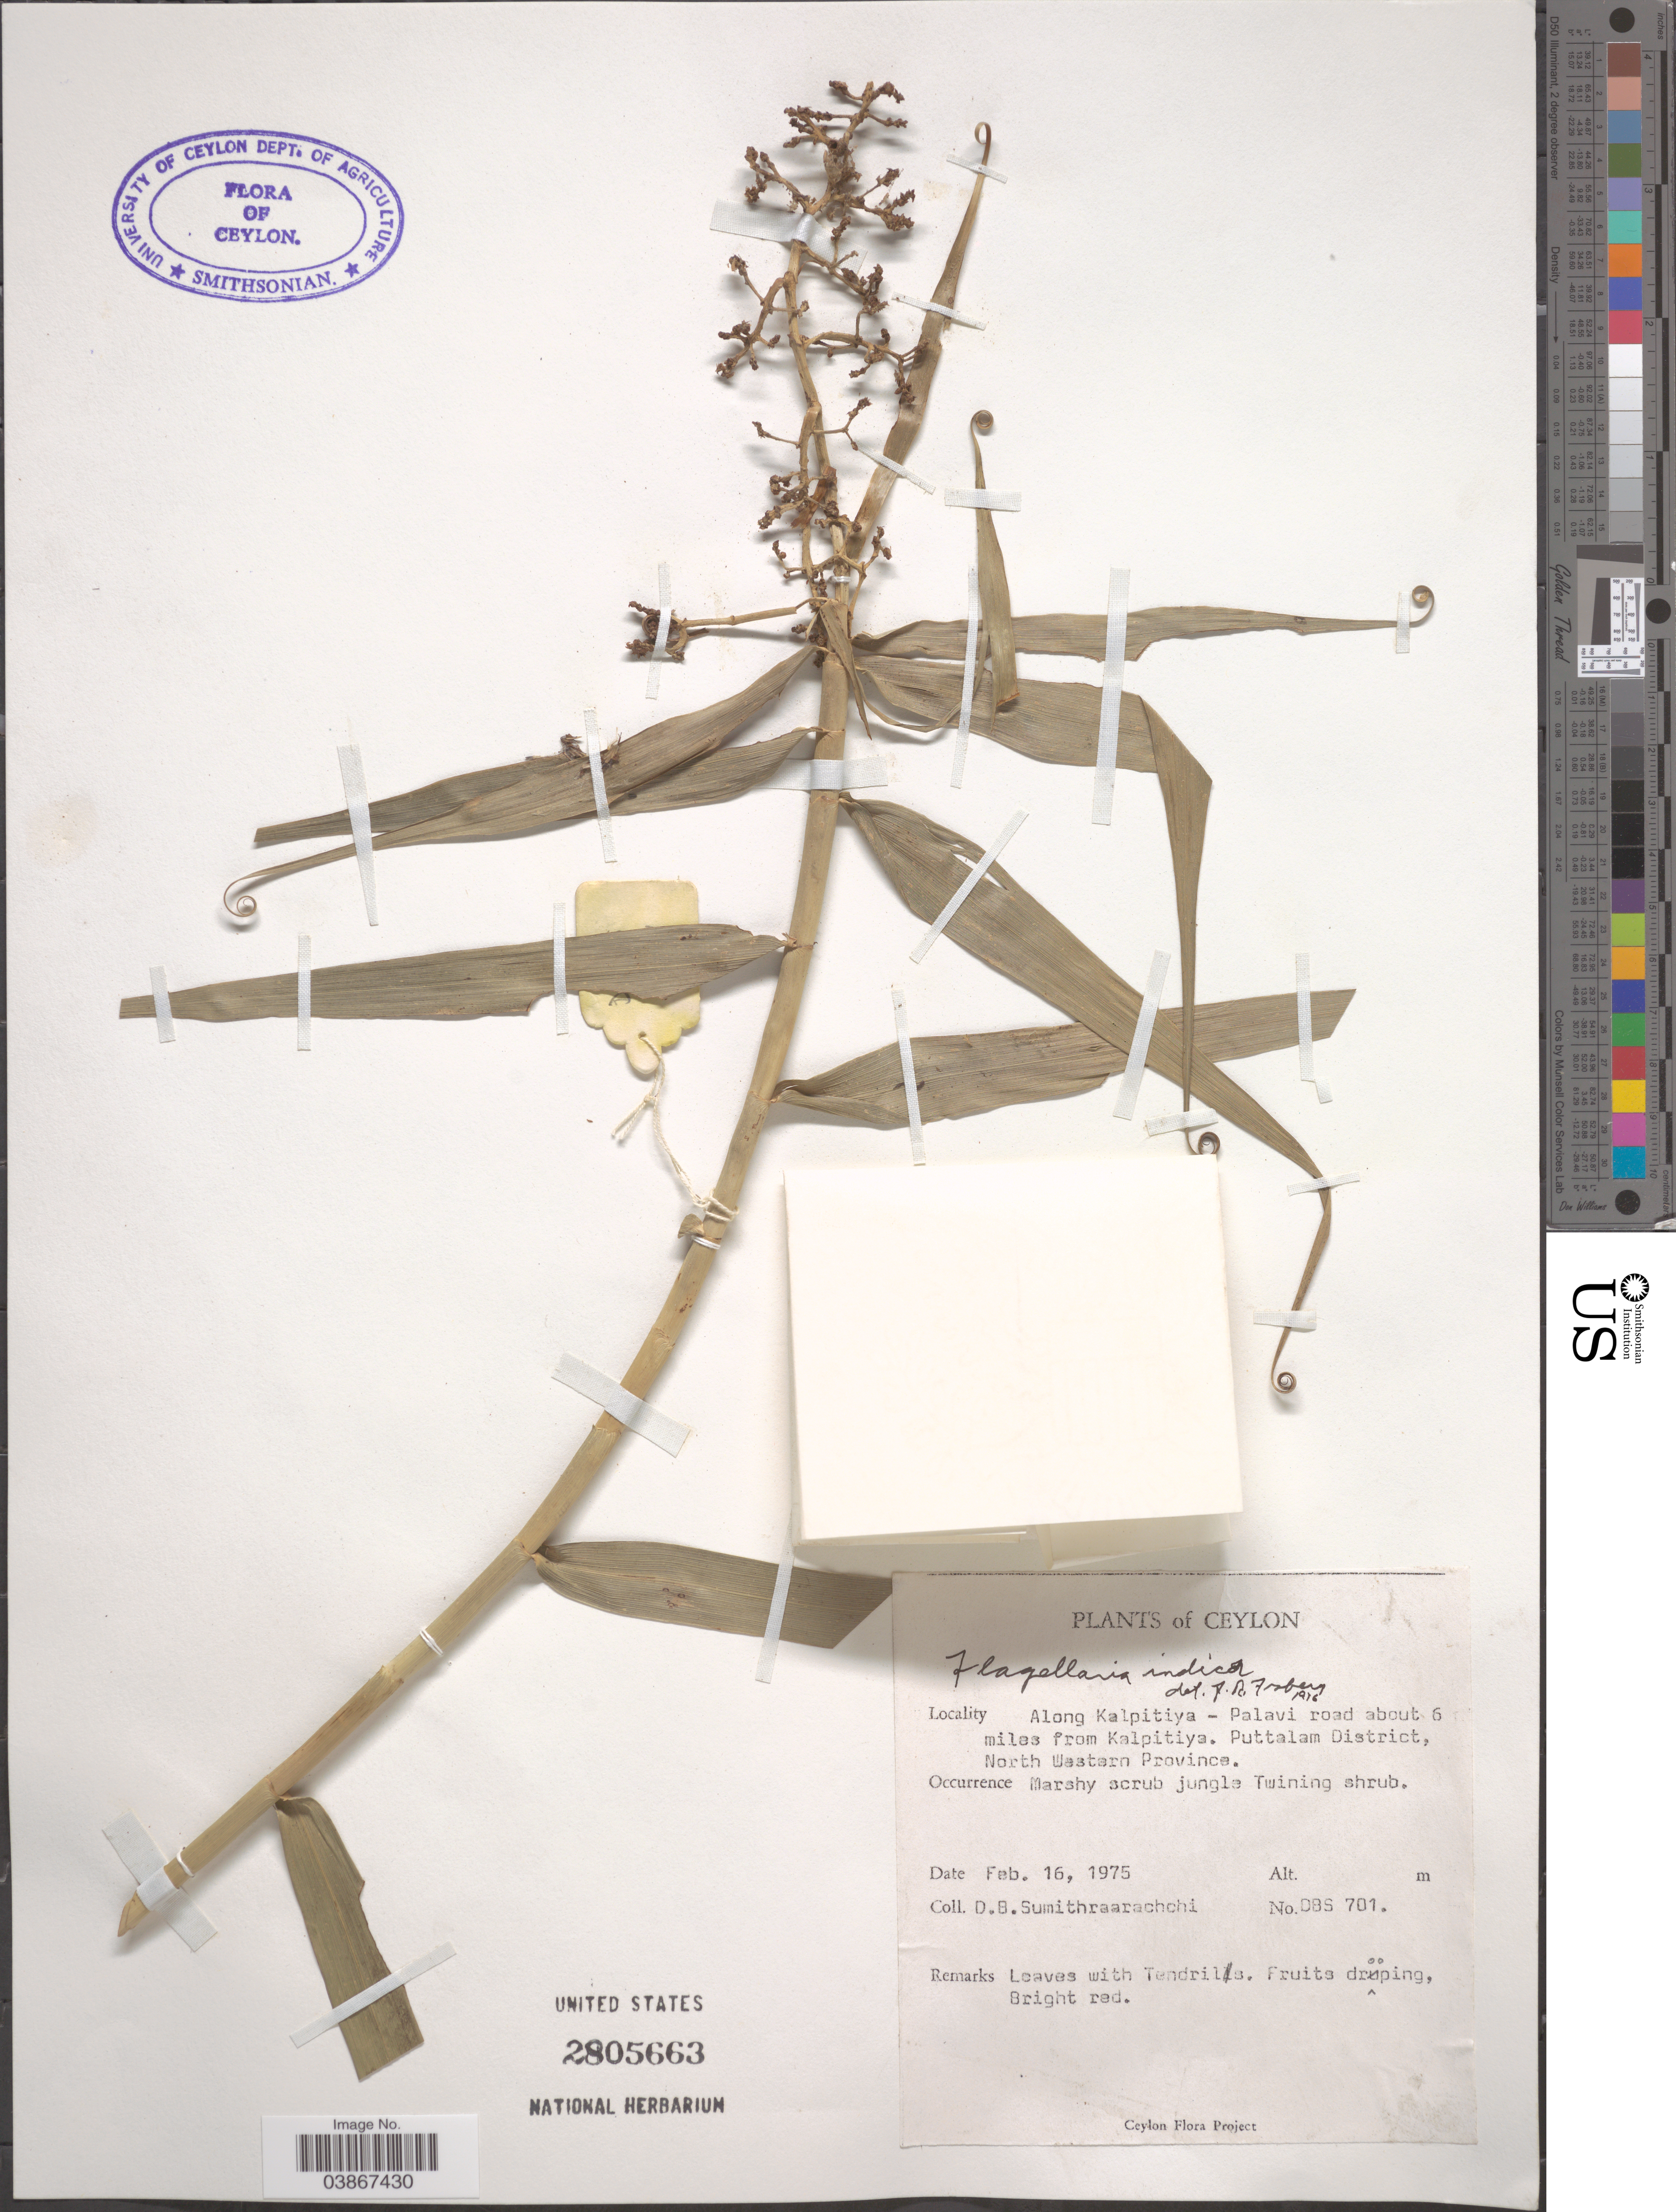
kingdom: Plantae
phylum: Tracheophyta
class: Liliopsida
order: Poales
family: Flagellariaceae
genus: Flagellaria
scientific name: Flagellaria indica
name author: L.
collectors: D. B. Sumithraarachchi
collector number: DBS 701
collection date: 1975-02-16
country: Sri Lanka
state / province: North Western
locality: Ceylon. Along Kalpitiya - Palavi road about 6 miles from Kalpitiya. Puttalam District.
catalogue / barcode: US 2805663